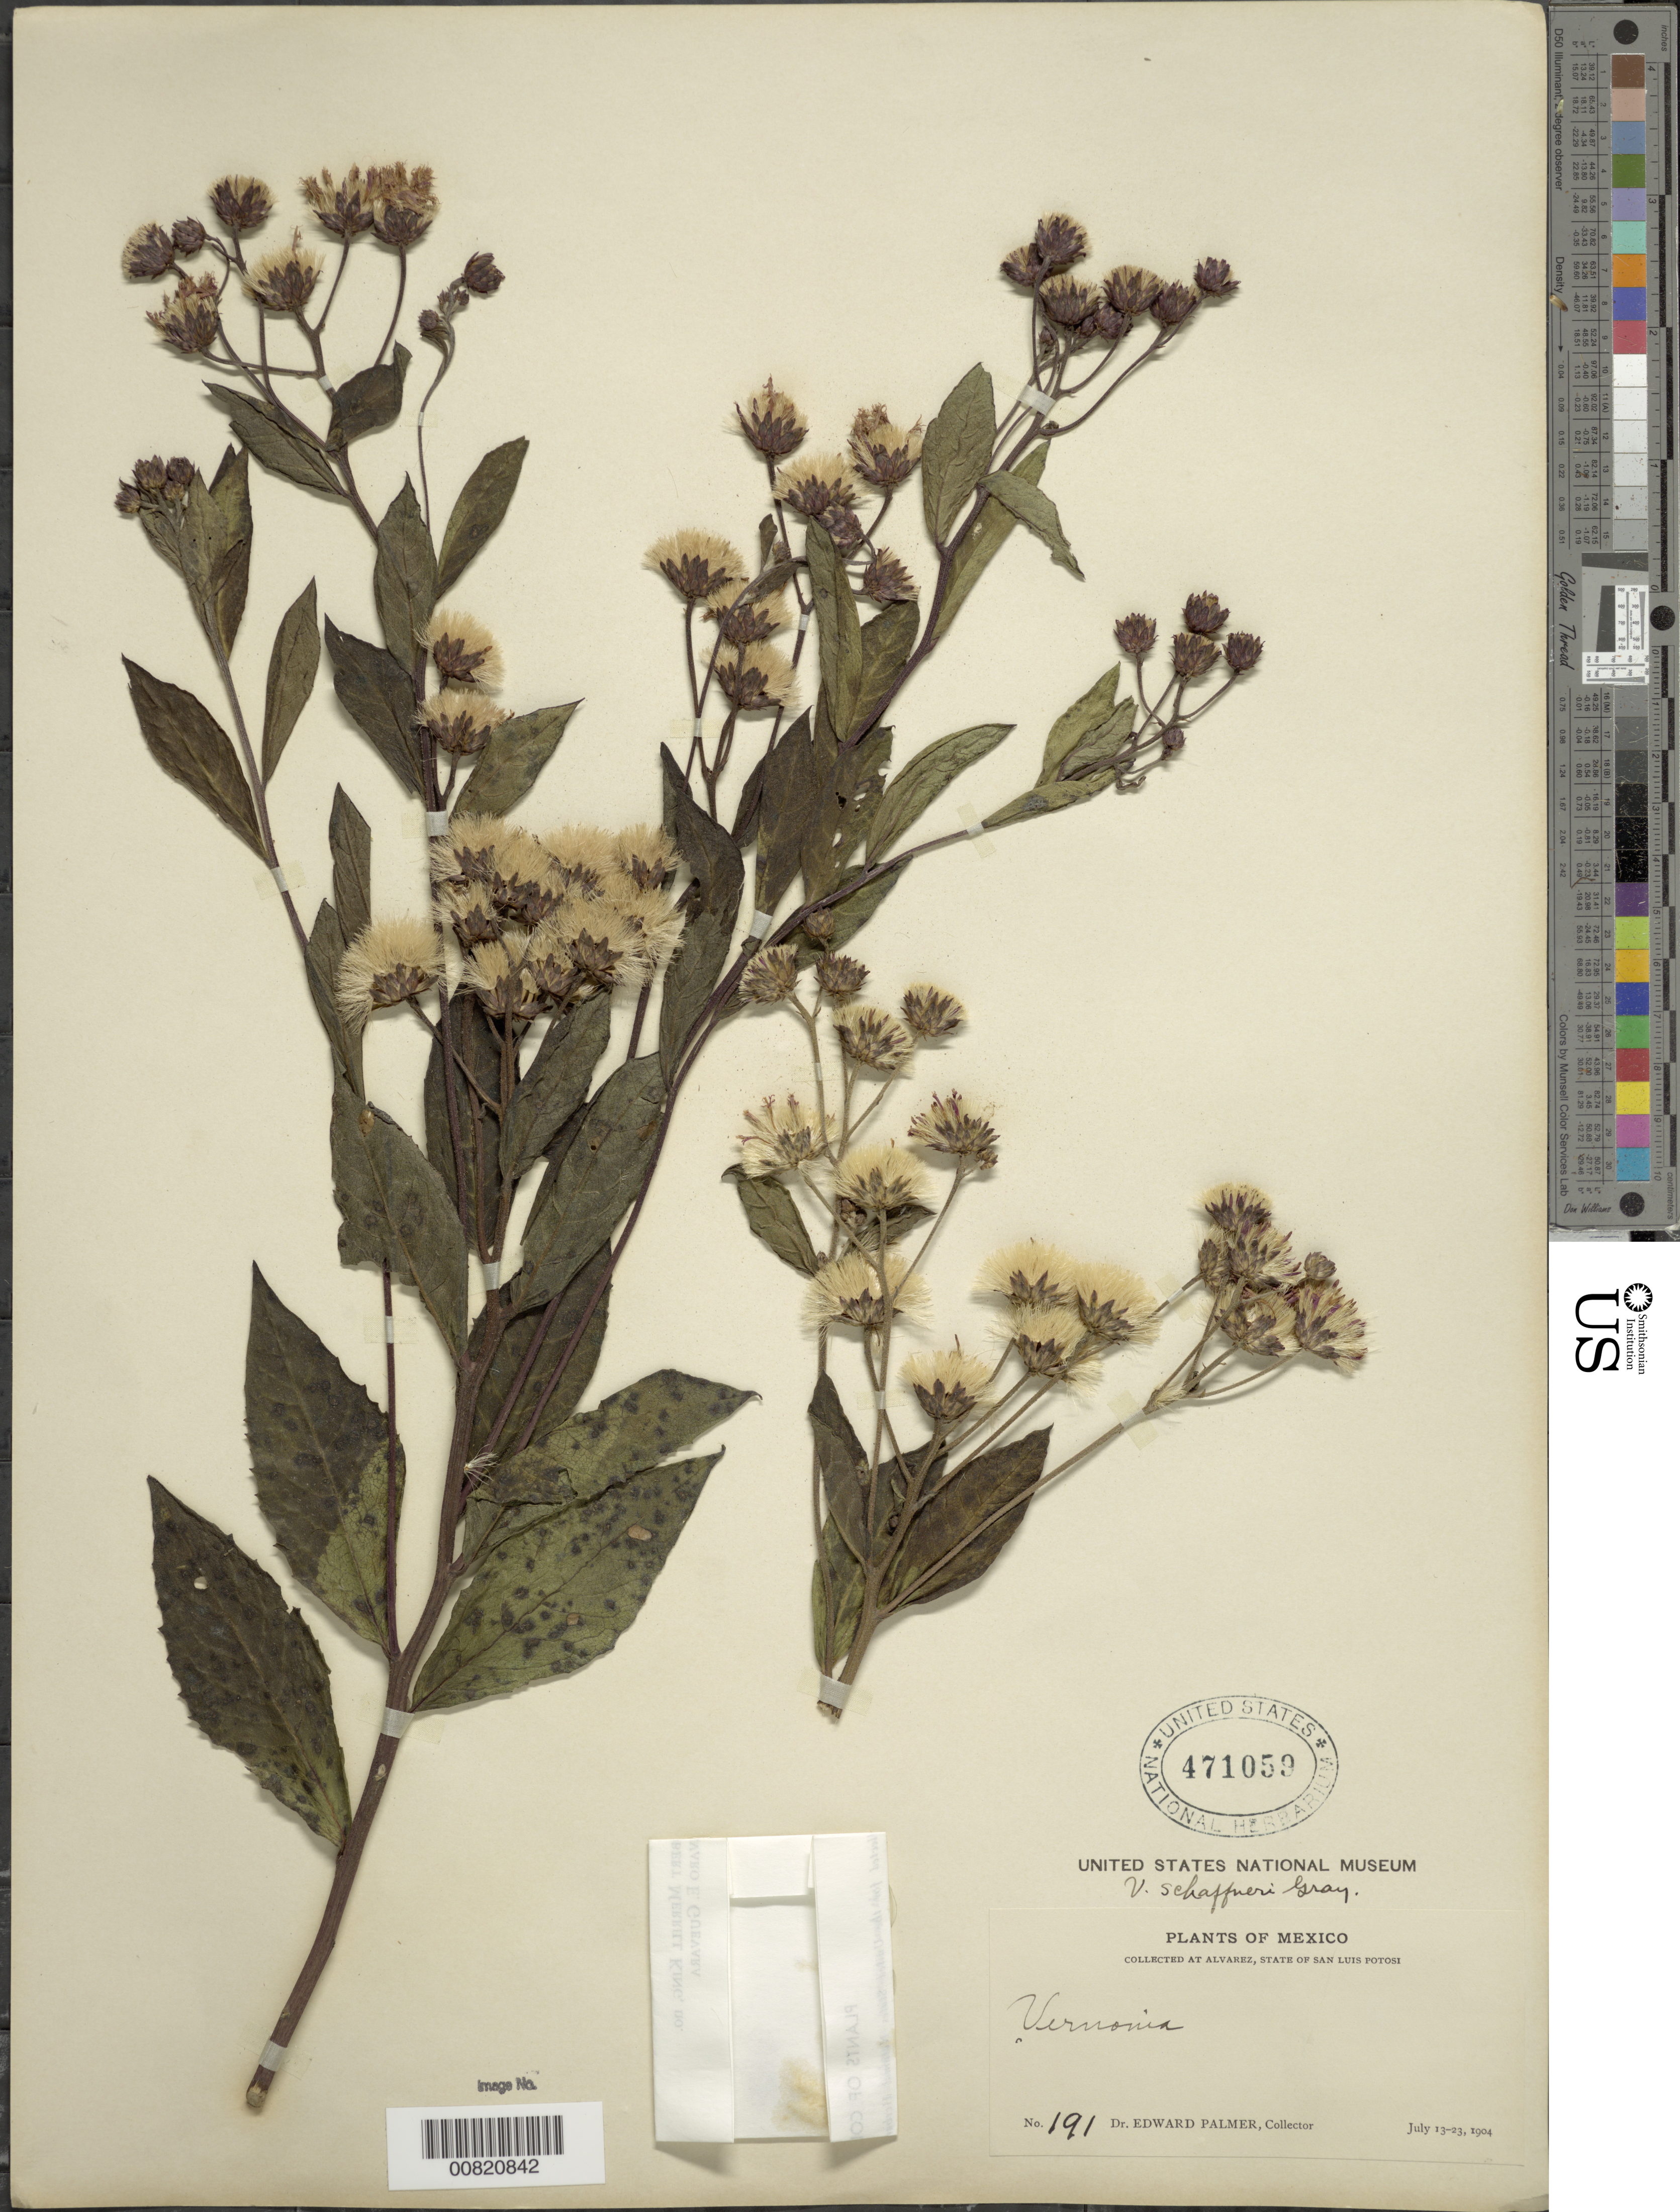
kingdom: Plantae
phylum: Tracheophyta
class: Magnoliopsida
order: Asterales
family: Asteraceae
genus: Vernonia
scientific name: Vernonia greggii subsp. schaffneri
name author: (A. Gray) G. C. Chapman & S.B. Jones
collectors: E. Palmer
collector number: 191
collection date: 1904-07-13/1904-07-23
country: Mexico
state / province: San Luis Potosí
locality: Alvarez, State of San Luis Potosí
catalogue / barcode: US 471059